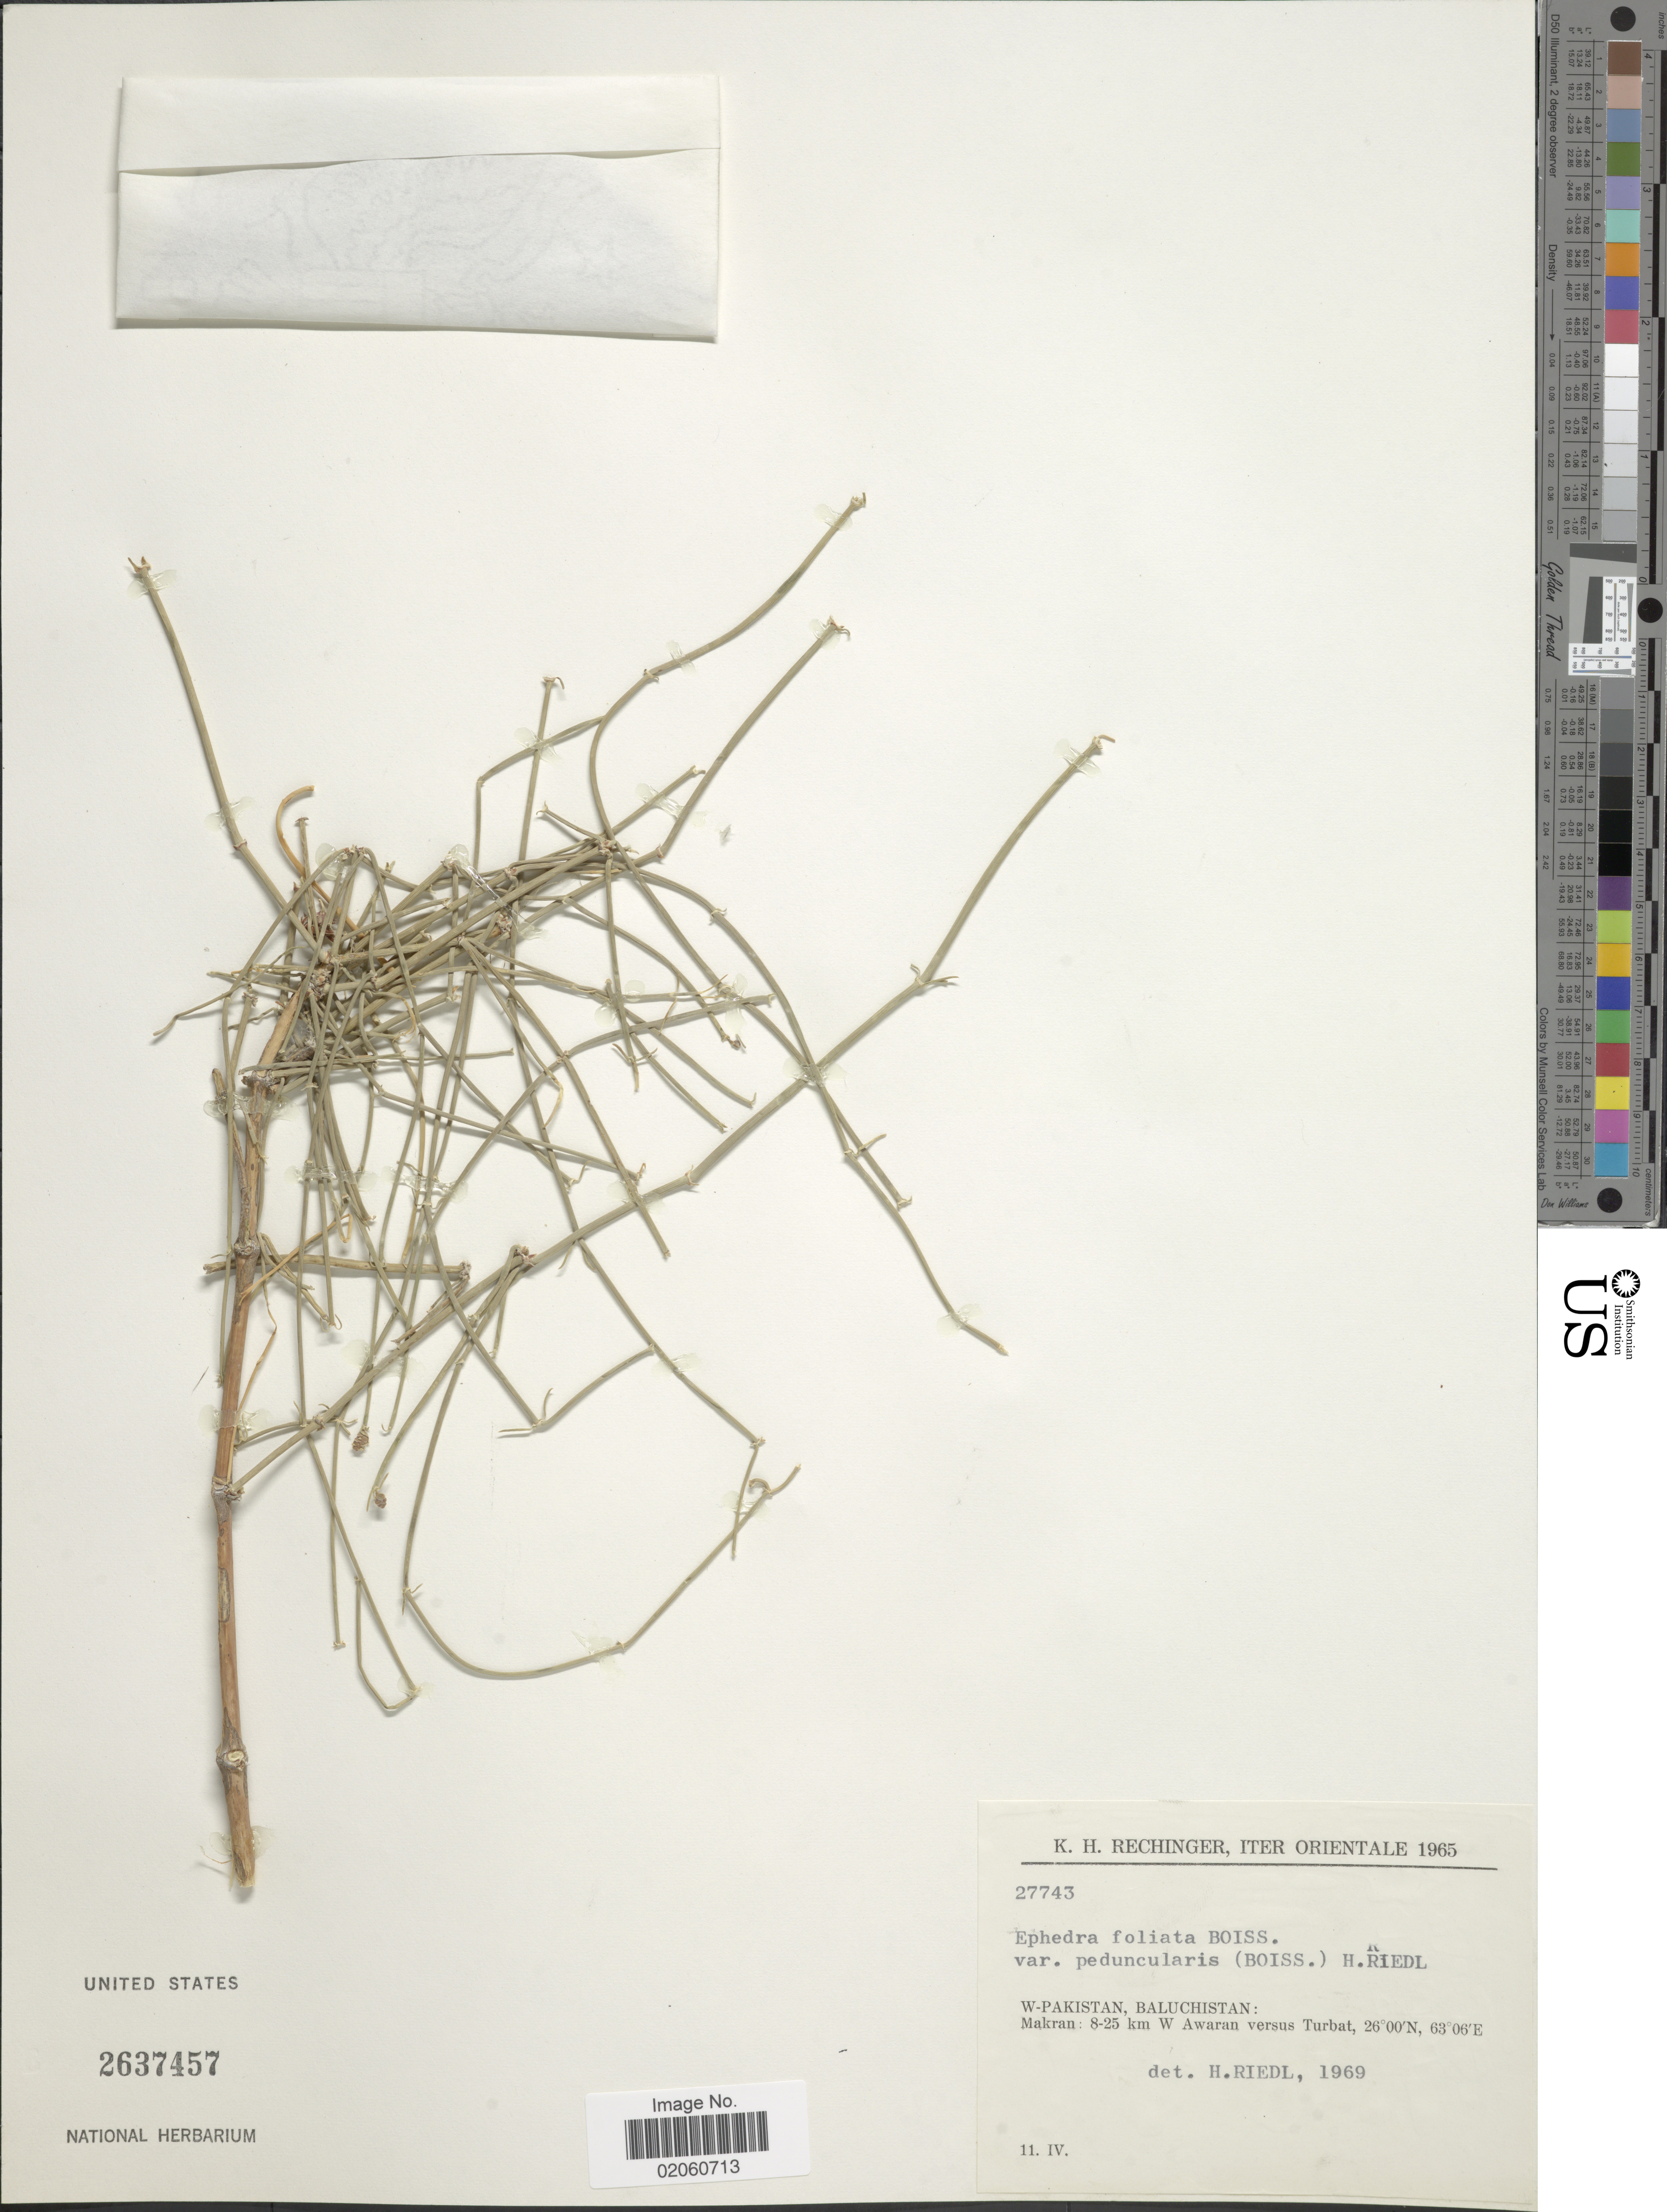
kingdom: Plantae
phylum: Tracheophyta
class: Gnetopsida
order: Ephedrales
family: Ephedraceae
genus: Ephedra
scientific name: Ephedra foliata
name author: Boiss. ex C.A. Mey.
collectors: K. H. Rechinger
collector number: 27743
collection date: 1965-04-11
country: Pakistan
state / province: Balochistan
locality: W-Pakistan, Baluchistan: Makran: 8-25 km W Awaran versus Turbat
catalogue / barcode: US 2637457